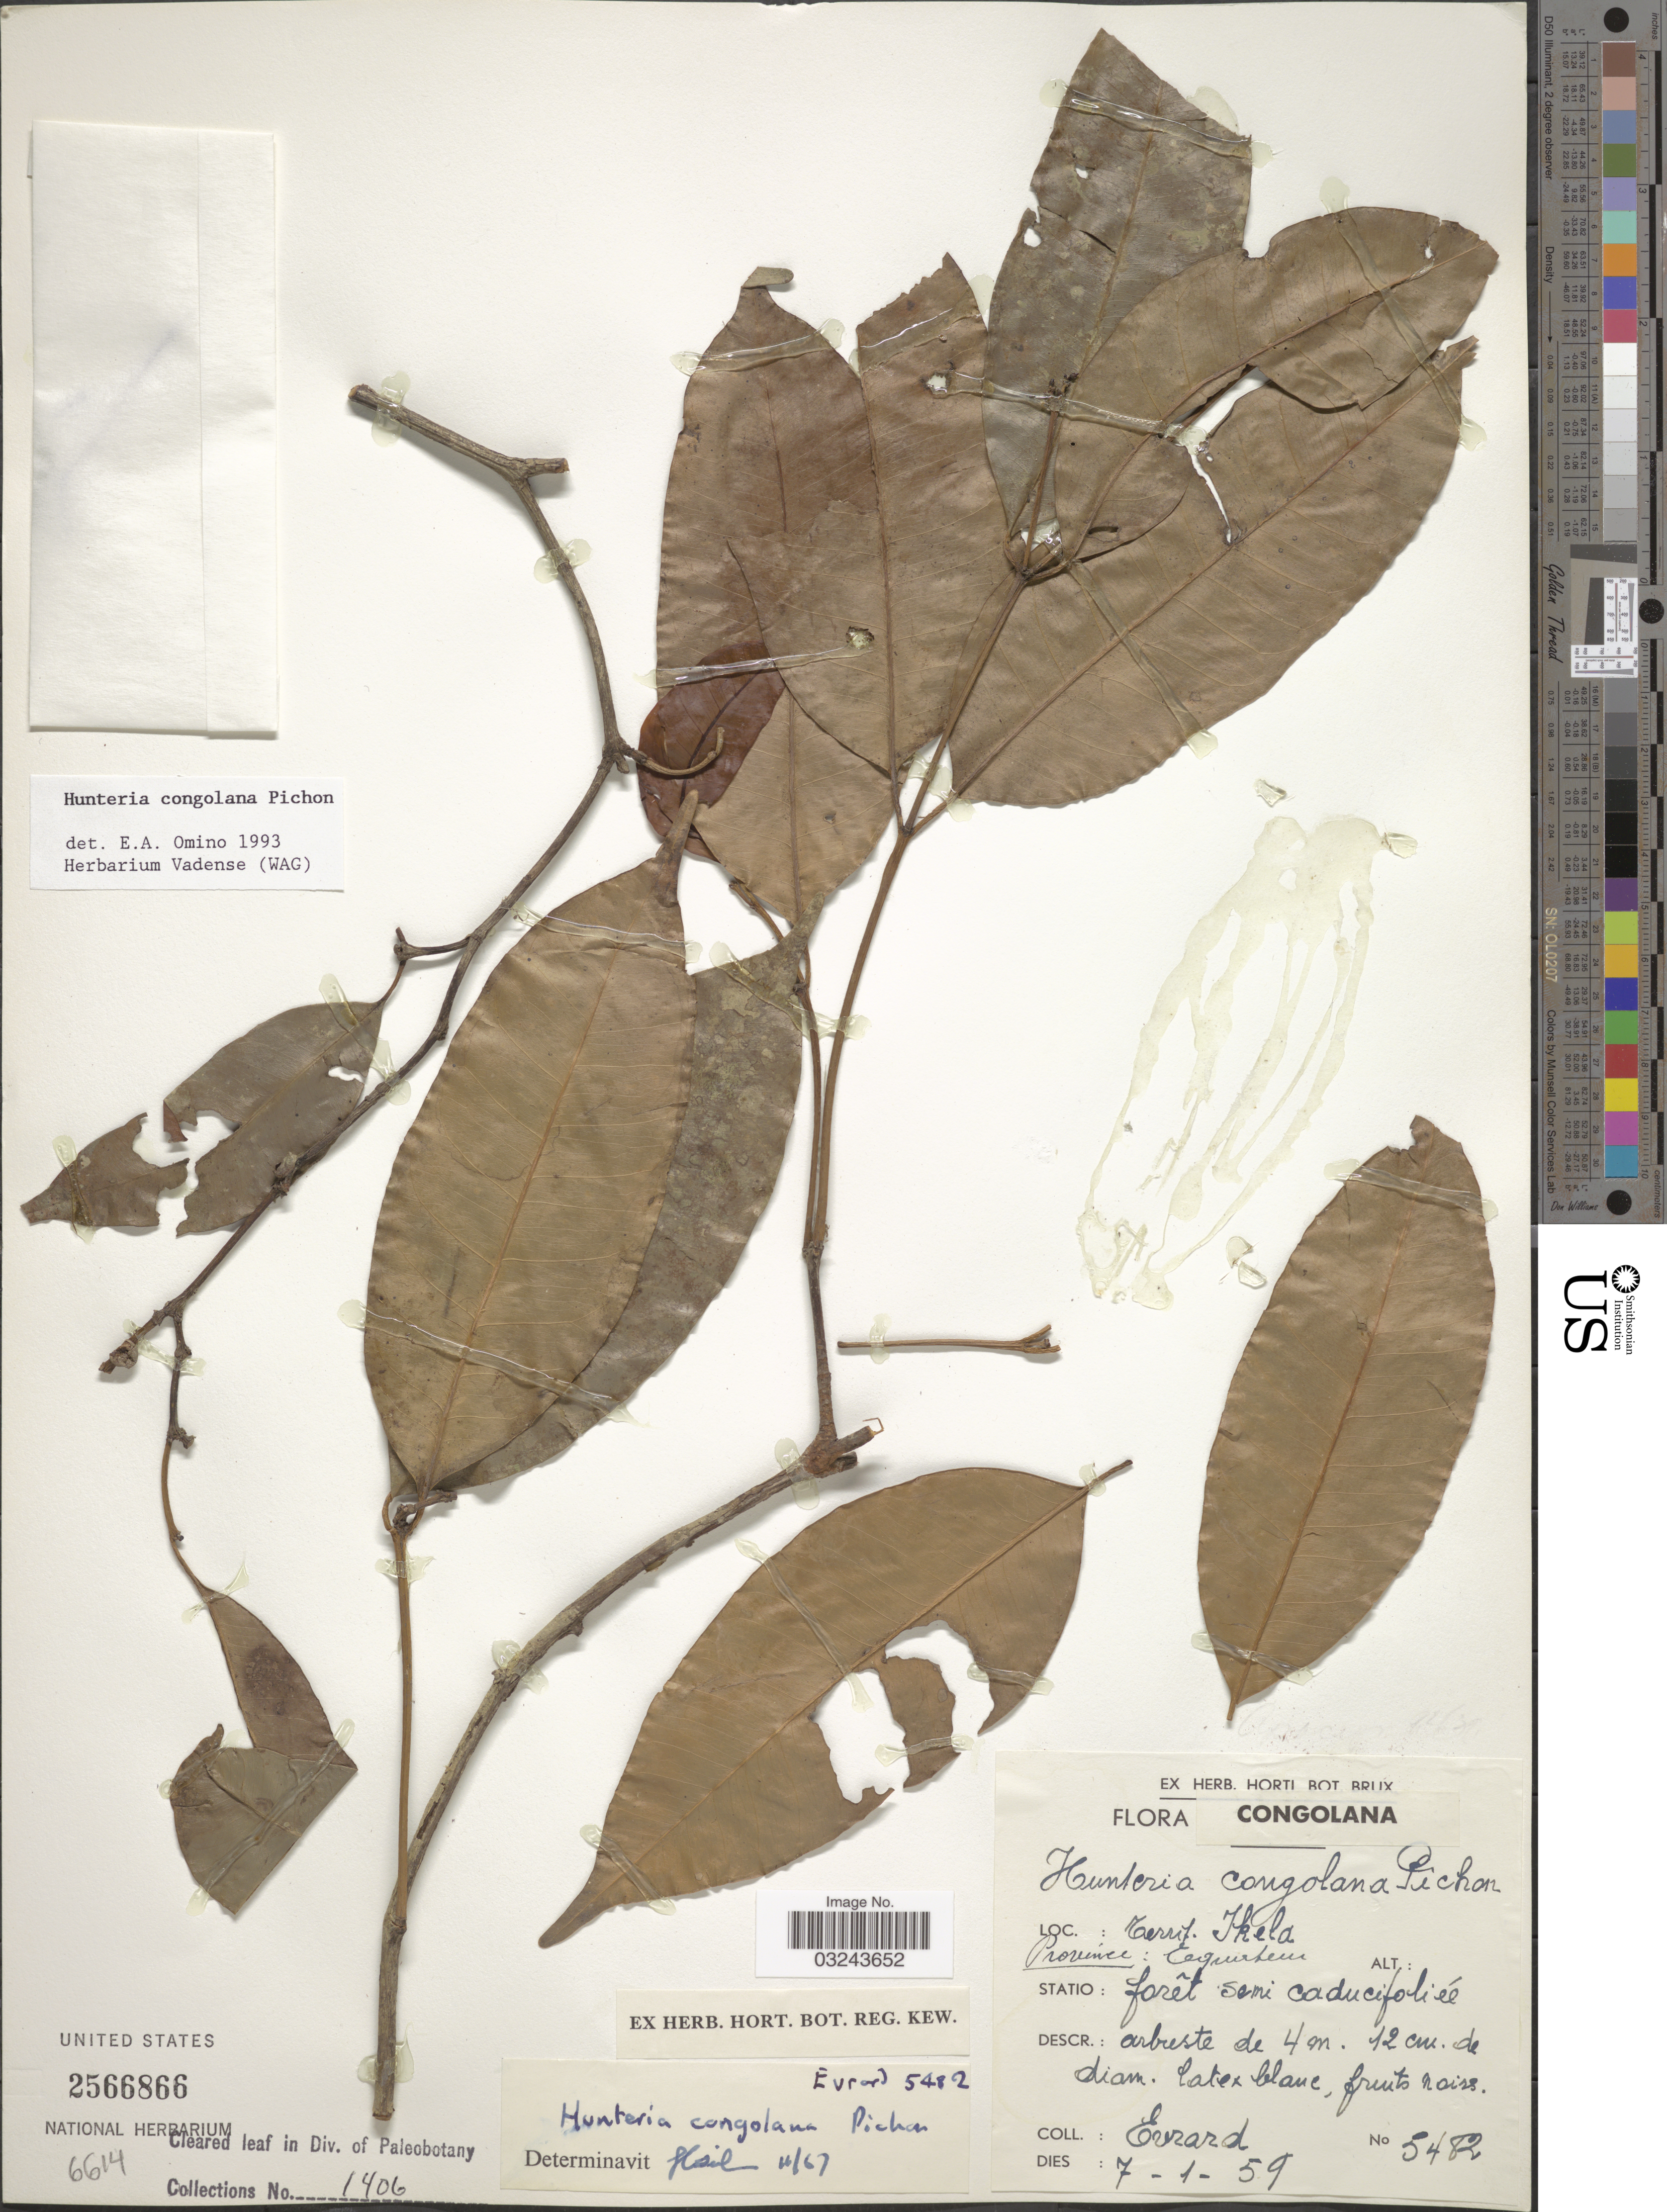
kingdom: Plantae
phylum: Tracheophyta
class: Magnoliopsida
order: Gentianales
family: Apocynaceae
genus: Hunteria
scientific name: Hunteria congolana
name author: Pichon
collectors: Evrard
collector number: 5482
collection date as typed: Transcribed d/m/y: 7/1/59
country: Congo, Democratic Republic of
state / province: Equateur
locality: Congolana. Territ. Ikela. Province: Equateur.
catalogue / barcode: US 2566866